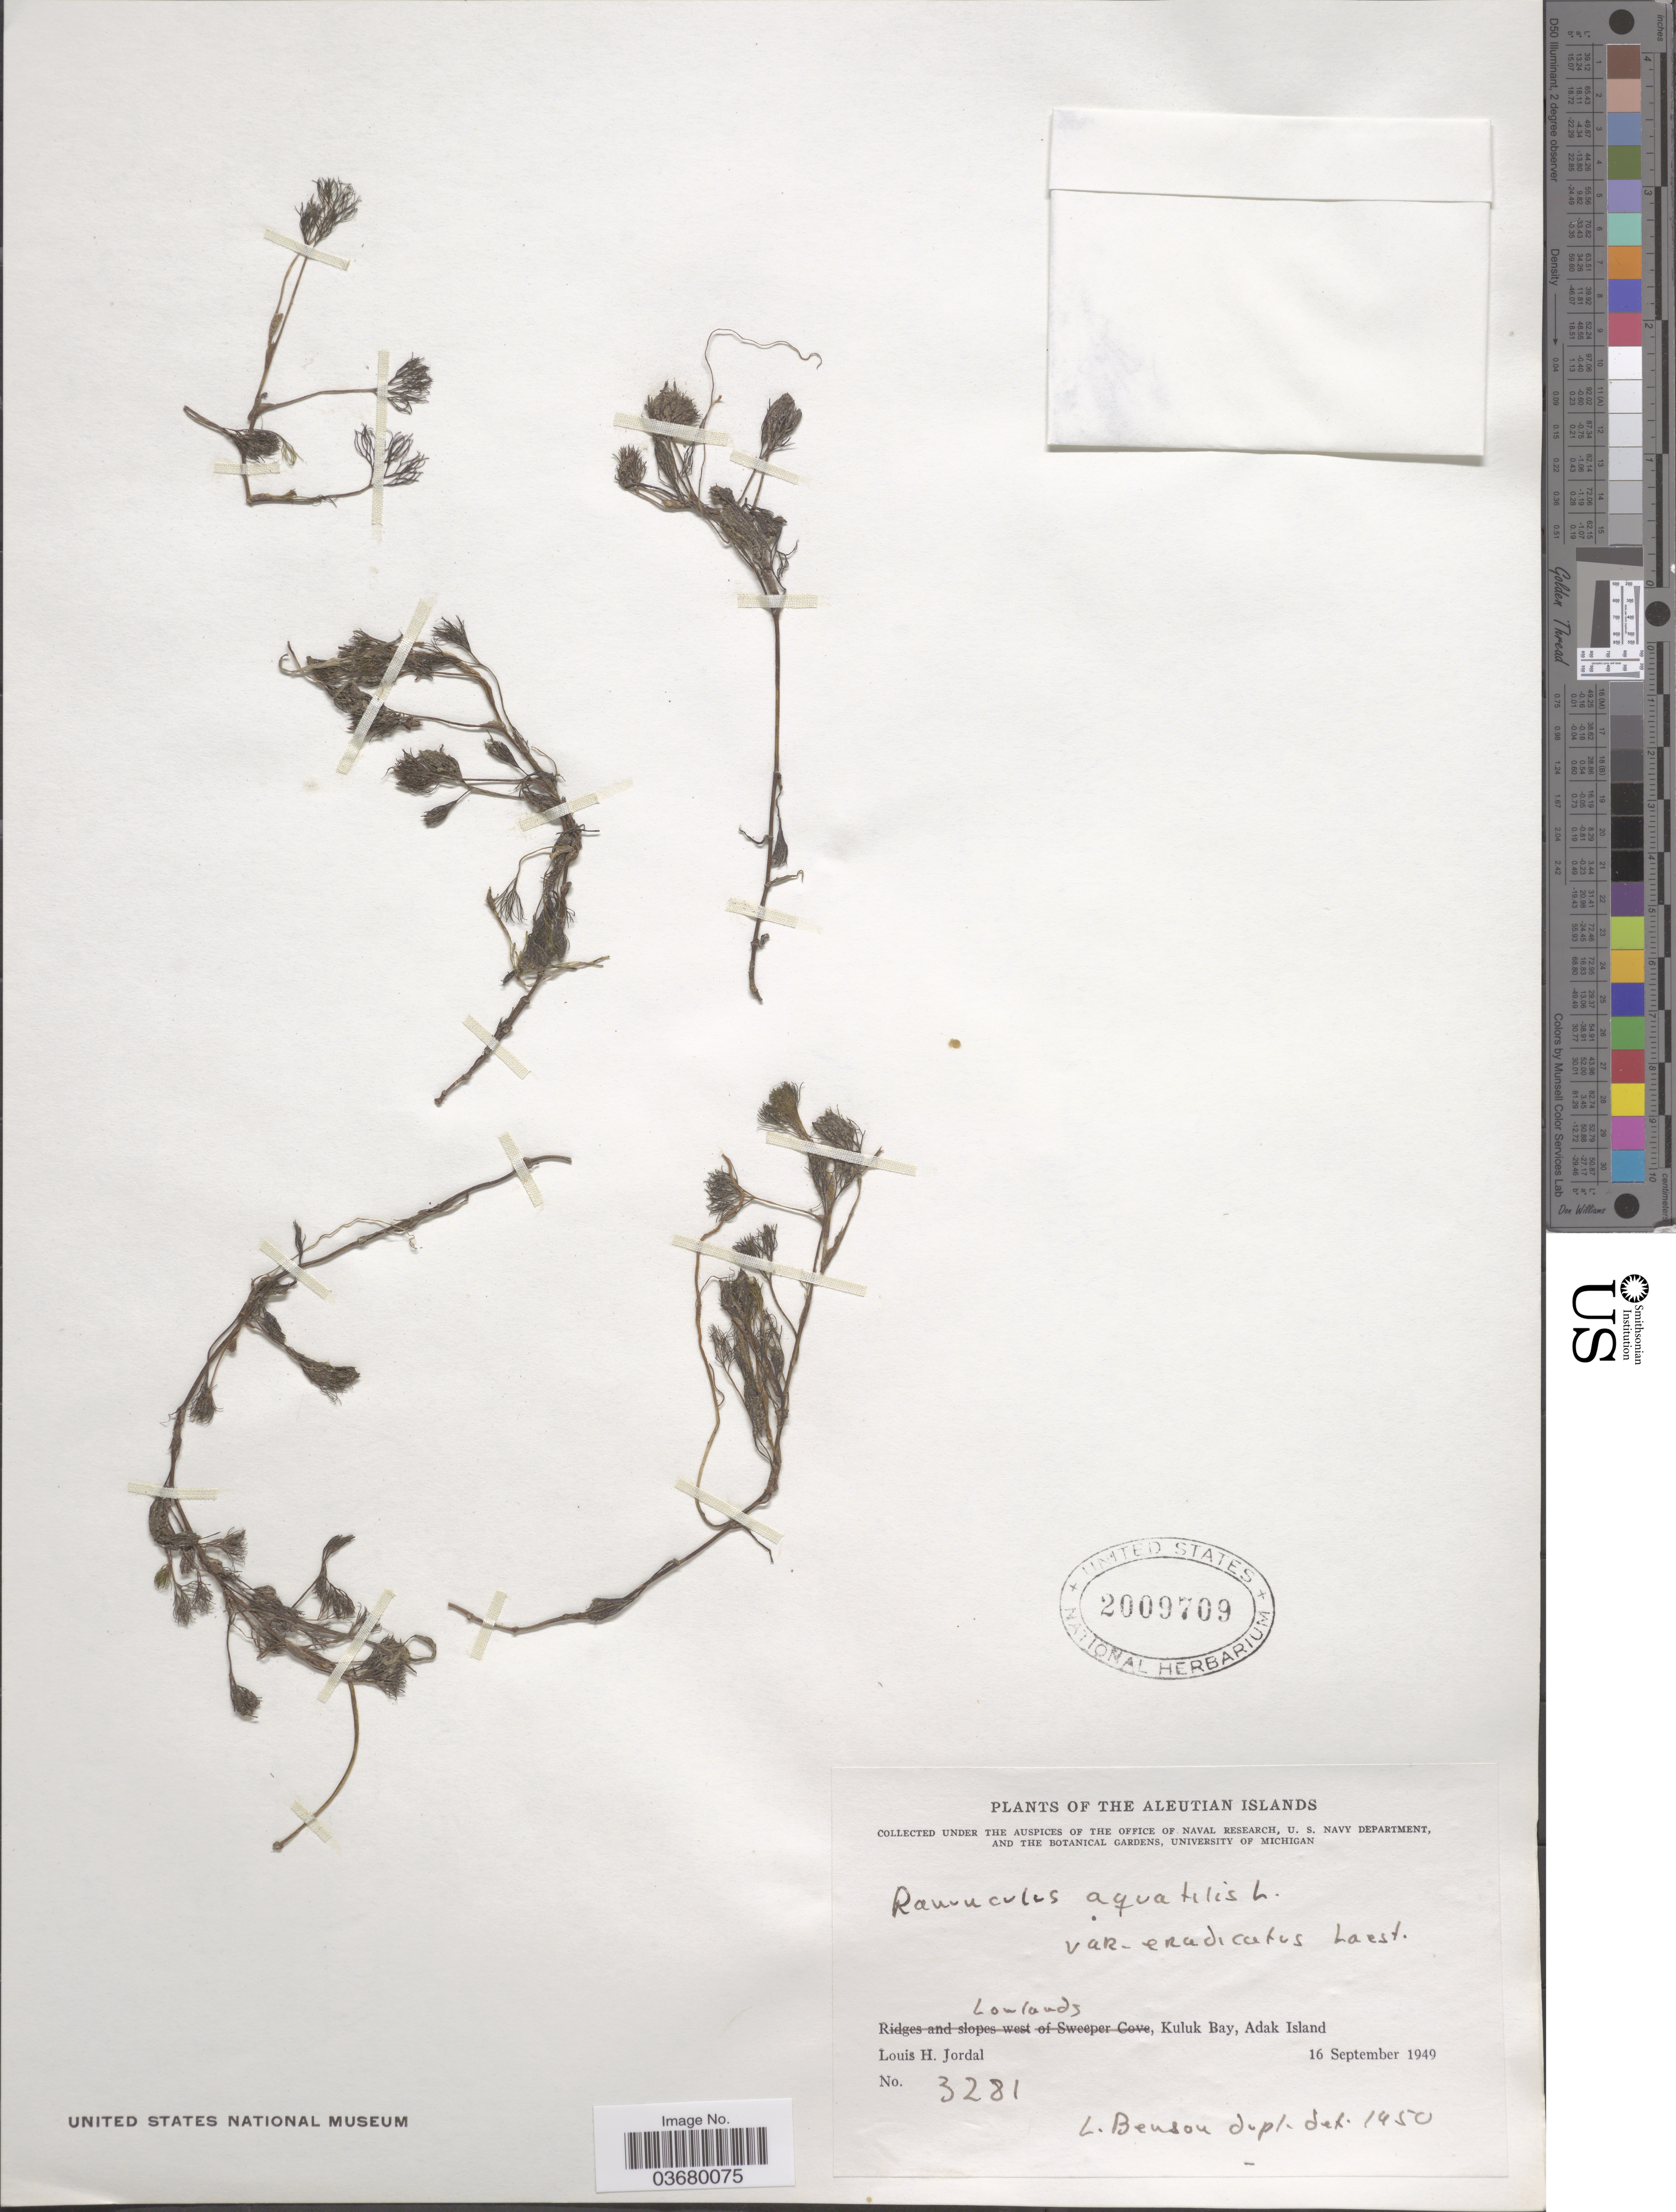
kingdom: Plantae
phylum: Tracheophyta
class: Magnoliopsida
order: Ranunculales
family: Ranunculaceae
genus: Ranunculus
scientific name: Ranunculus trichophyllus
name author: Chaix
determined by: Strong, Mark T., (BOT), Smithsonian Institution - National Museum of Natural History (UNITED STATES)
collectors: L. Jordal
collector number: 3281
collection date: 1949-09-16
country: United States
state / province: Alaska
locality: The Aleutian Islands. Kuluk Bay, Adak Island.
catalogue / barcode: US 2009709